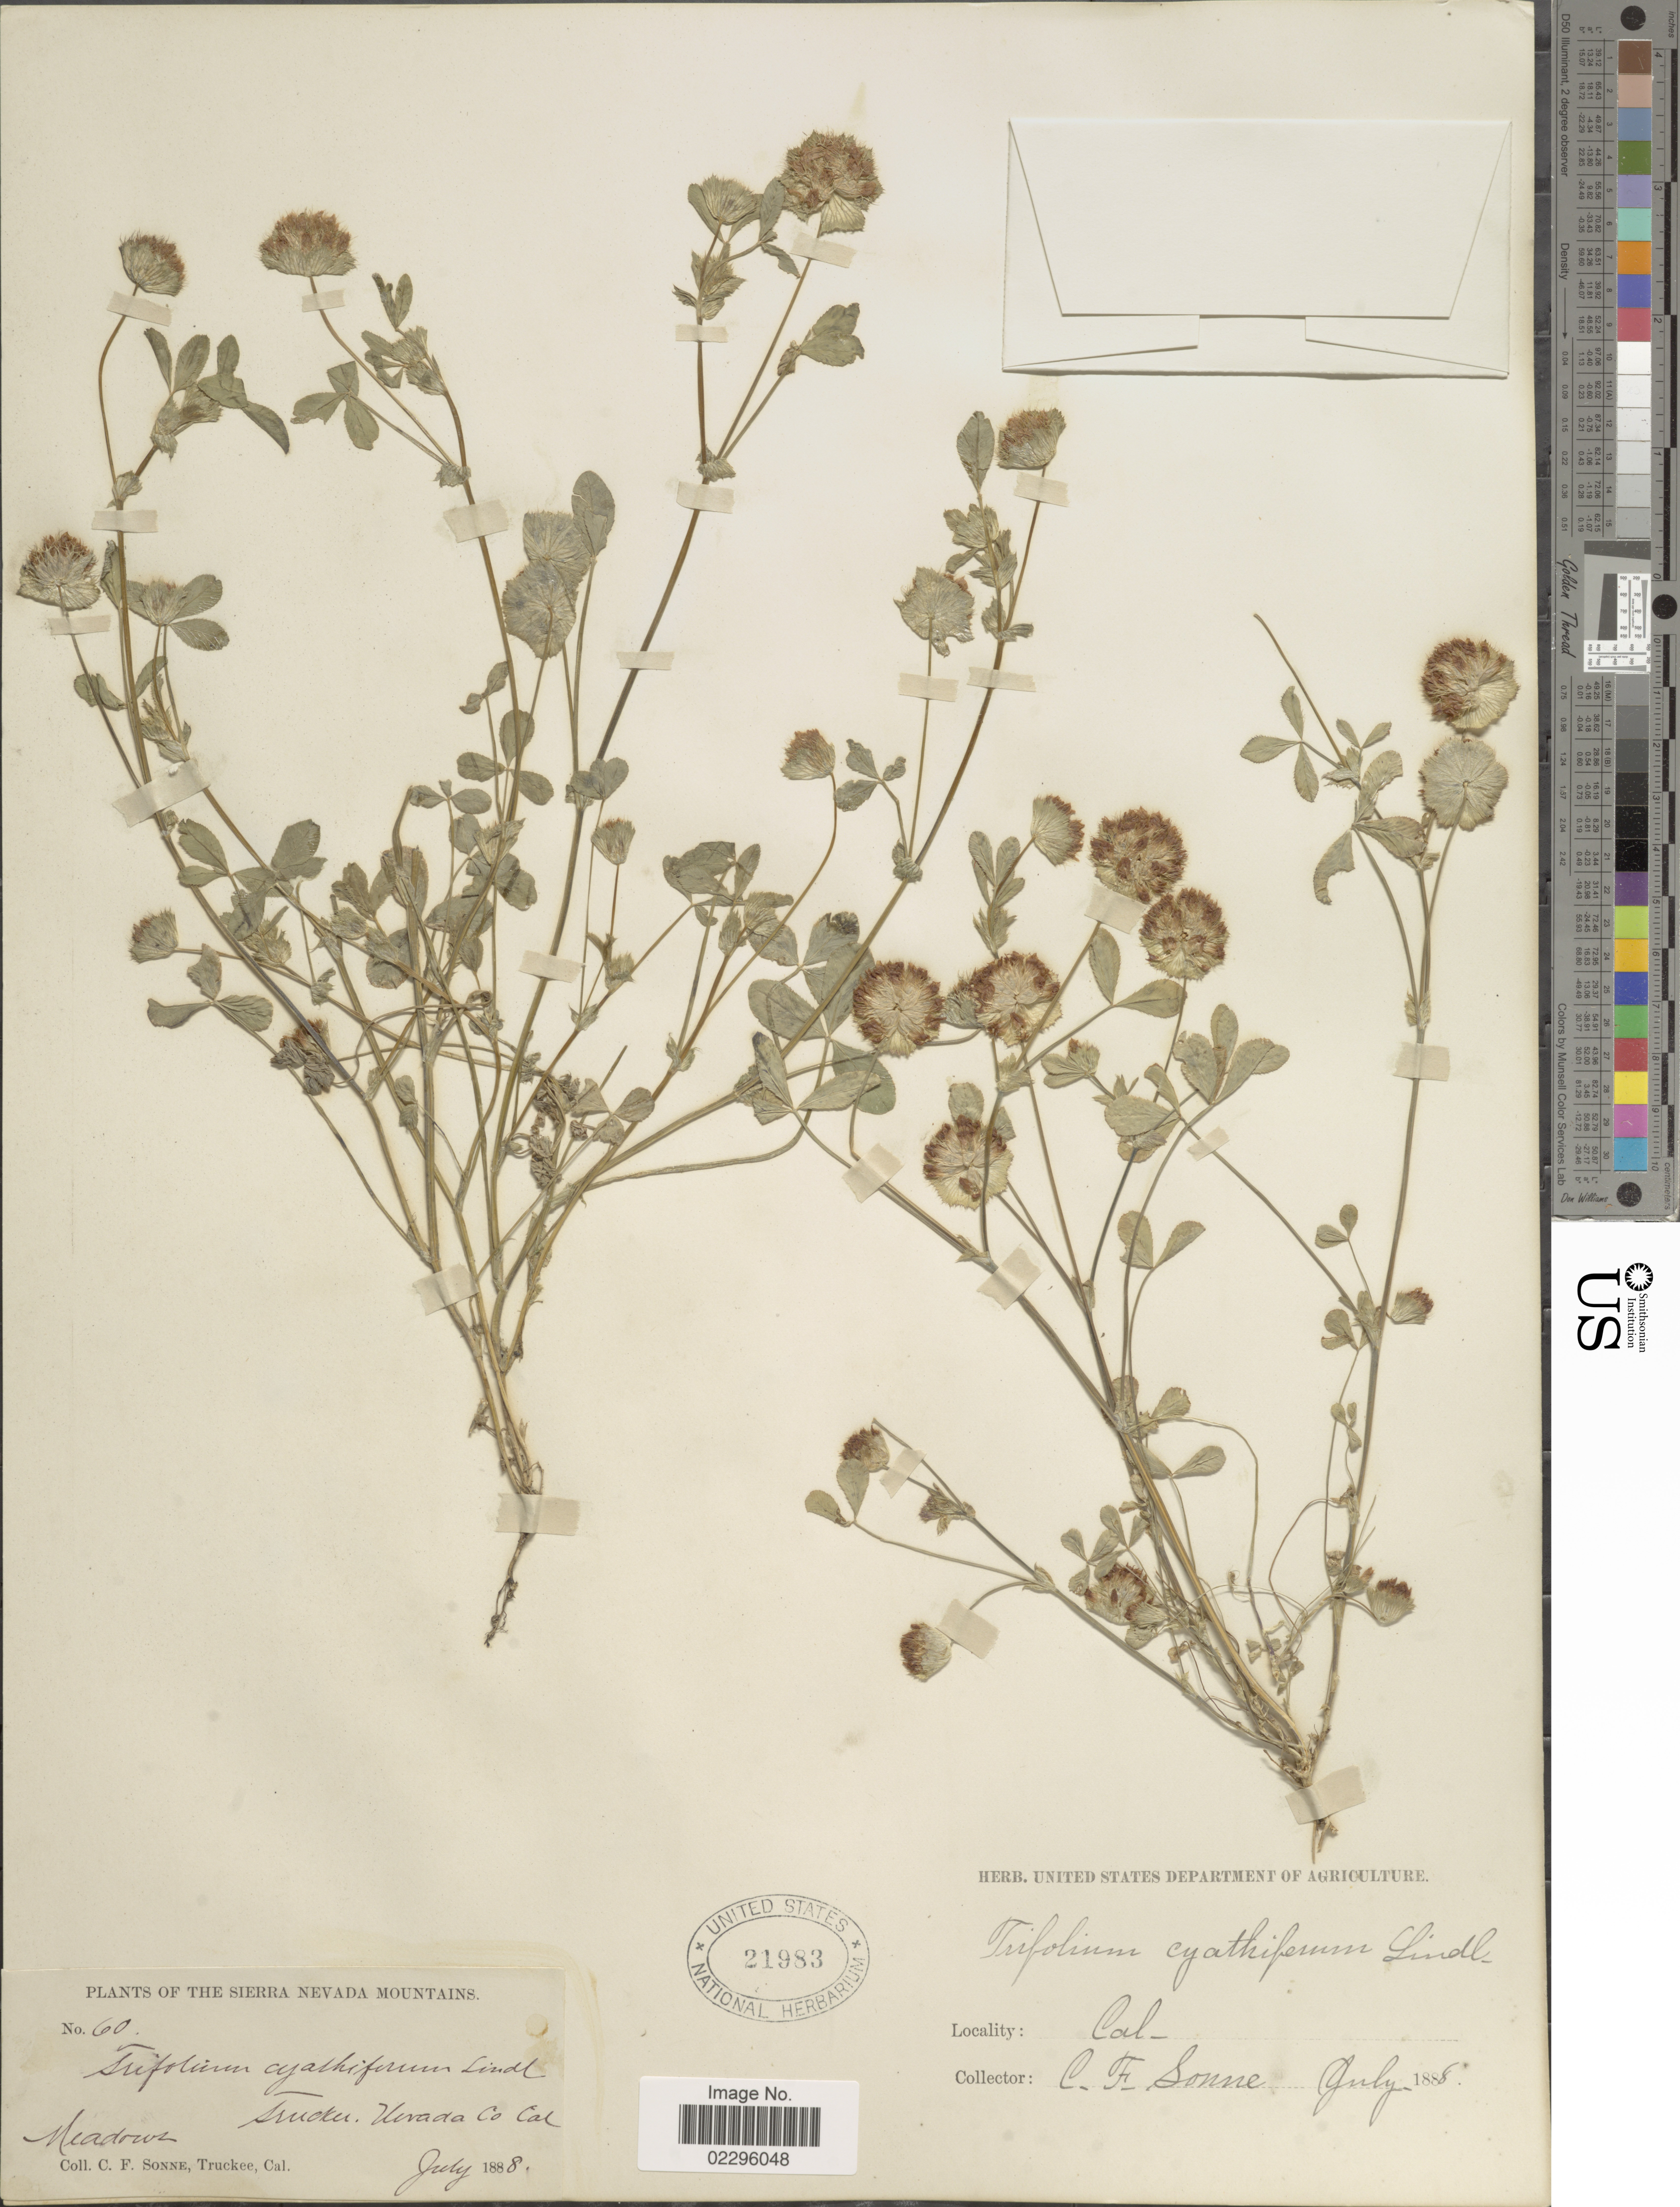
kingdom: Plantae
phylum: Tracheophyta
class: Magnoliopsida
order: Fabales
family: Fabaceae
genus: Trifolium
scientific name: Trifolium cyathiferum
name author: Lindl.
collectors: C. Sonne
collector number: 60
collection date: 1888-07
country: United States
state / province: California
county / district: Nevada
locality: Truckee, Nevada Co., Sierra Nevada Mountains.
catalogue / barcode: US 21983